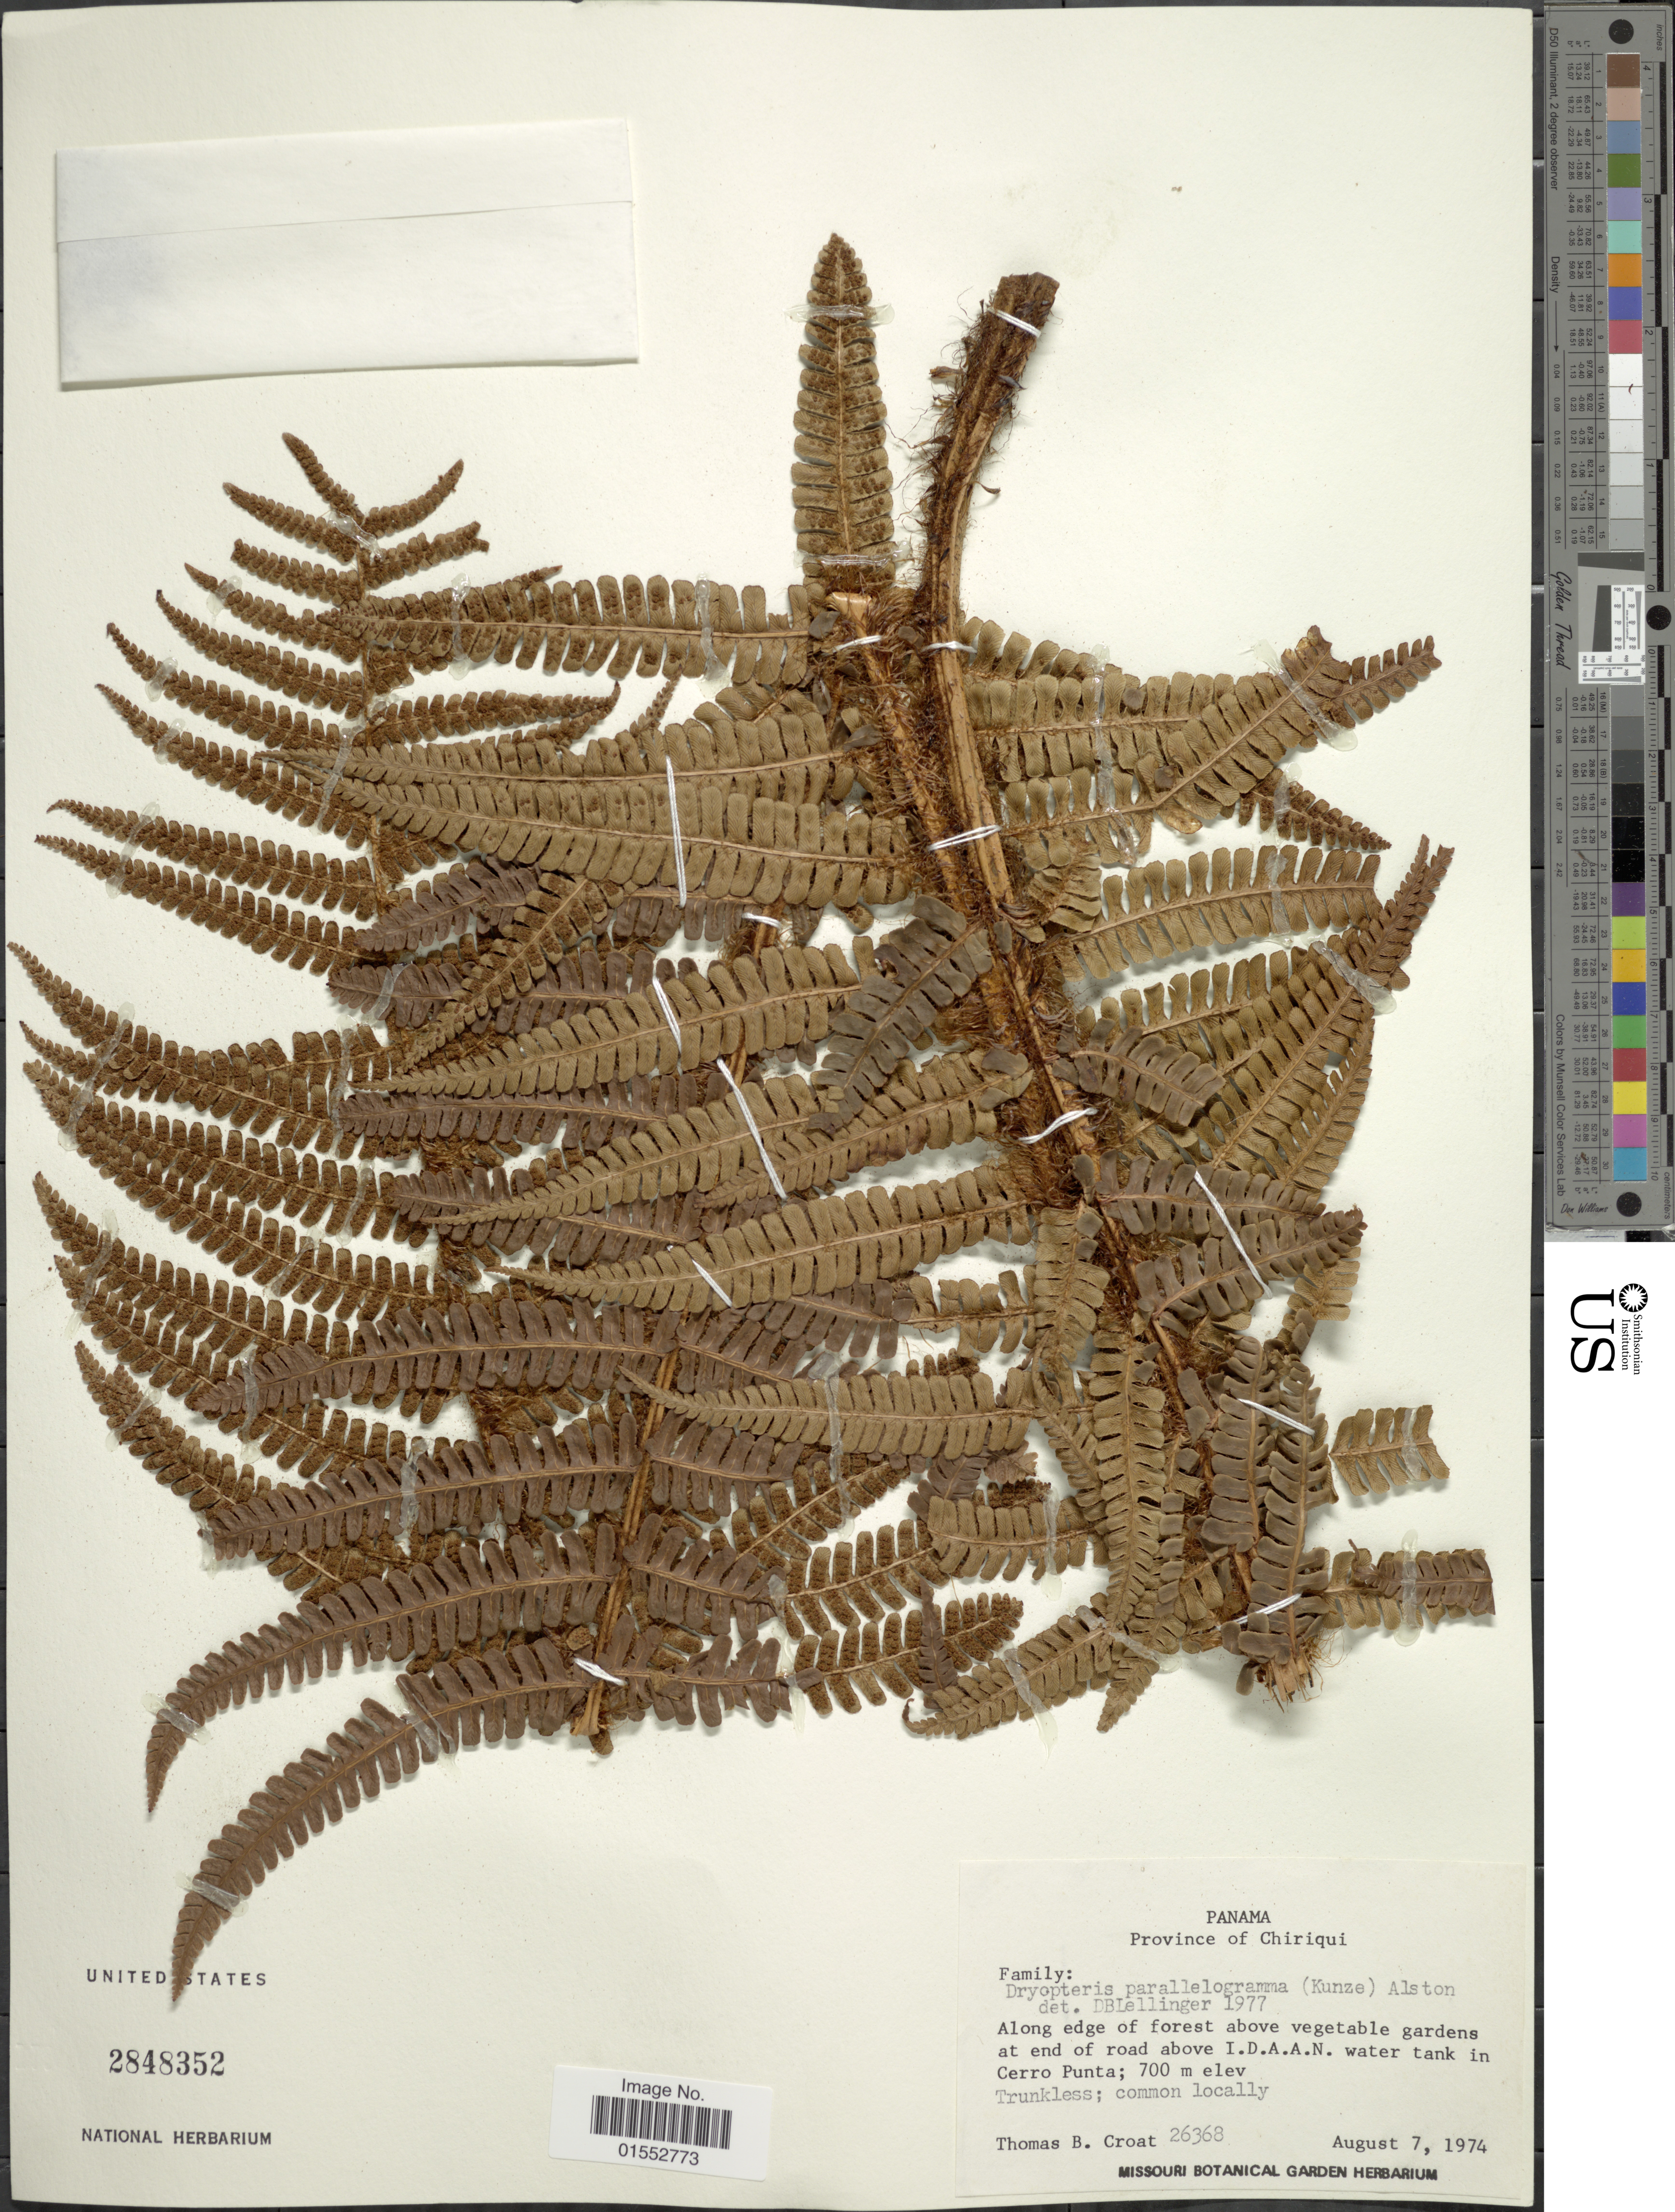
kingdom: Plantae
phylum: Tracheophyta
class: Polypodiopsida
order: Polypodiales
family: Dryopteridaceae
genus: Dryopteris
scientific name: Dryopteris wallichiana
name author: (Spreng.) Hyl.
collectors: T. B. Croat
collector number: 26368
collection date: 1974-08-07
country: Panama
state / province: Chiriqui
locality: Along edge of forest above vegetable gardens at end of road above I.D.A.A.N. water tank in Cerro Punta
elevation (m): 700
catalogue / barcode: US 2848352